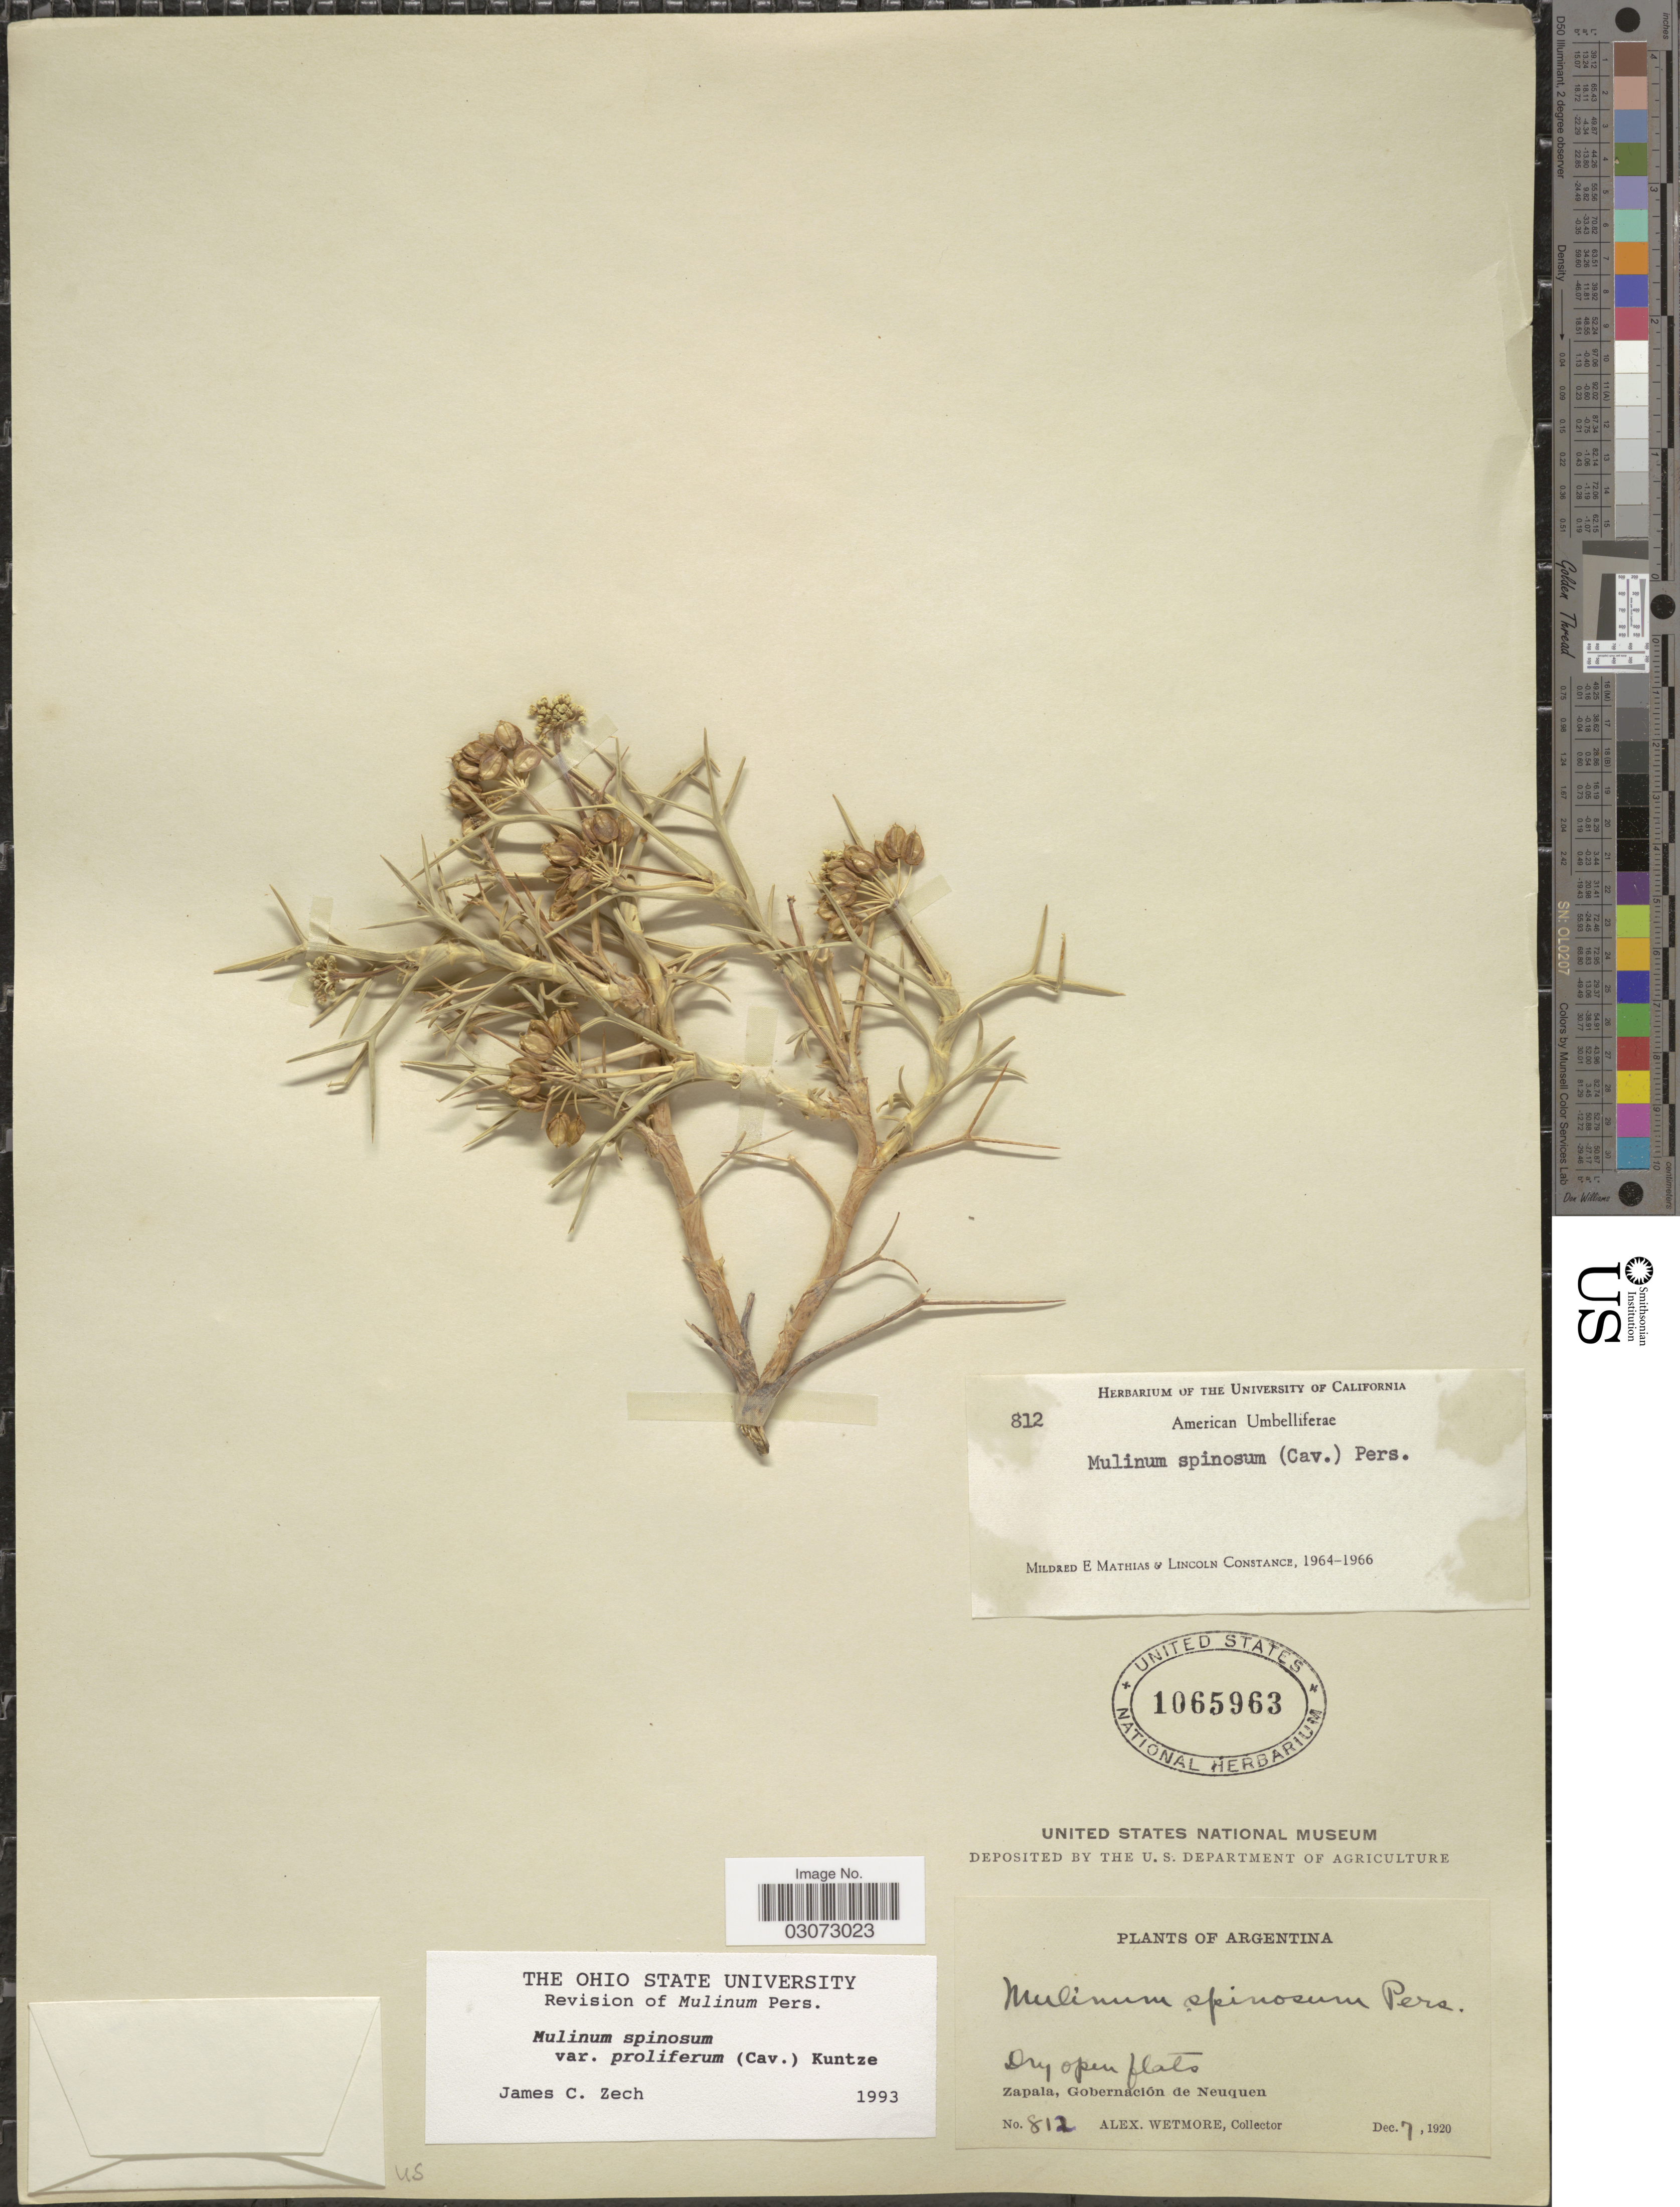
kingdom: Plantae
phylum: Tracheophyta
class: Magnoliopsida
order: Apiales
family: Apiaceae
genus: Mulinum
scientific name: Mulinum spinosum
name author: Pers.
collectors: A. Wetmore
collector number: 812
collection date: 1920-12-07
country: Argentina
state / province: Neuquen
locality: Zapala, Gobernación de Nuequen.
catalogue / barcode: US 1065963